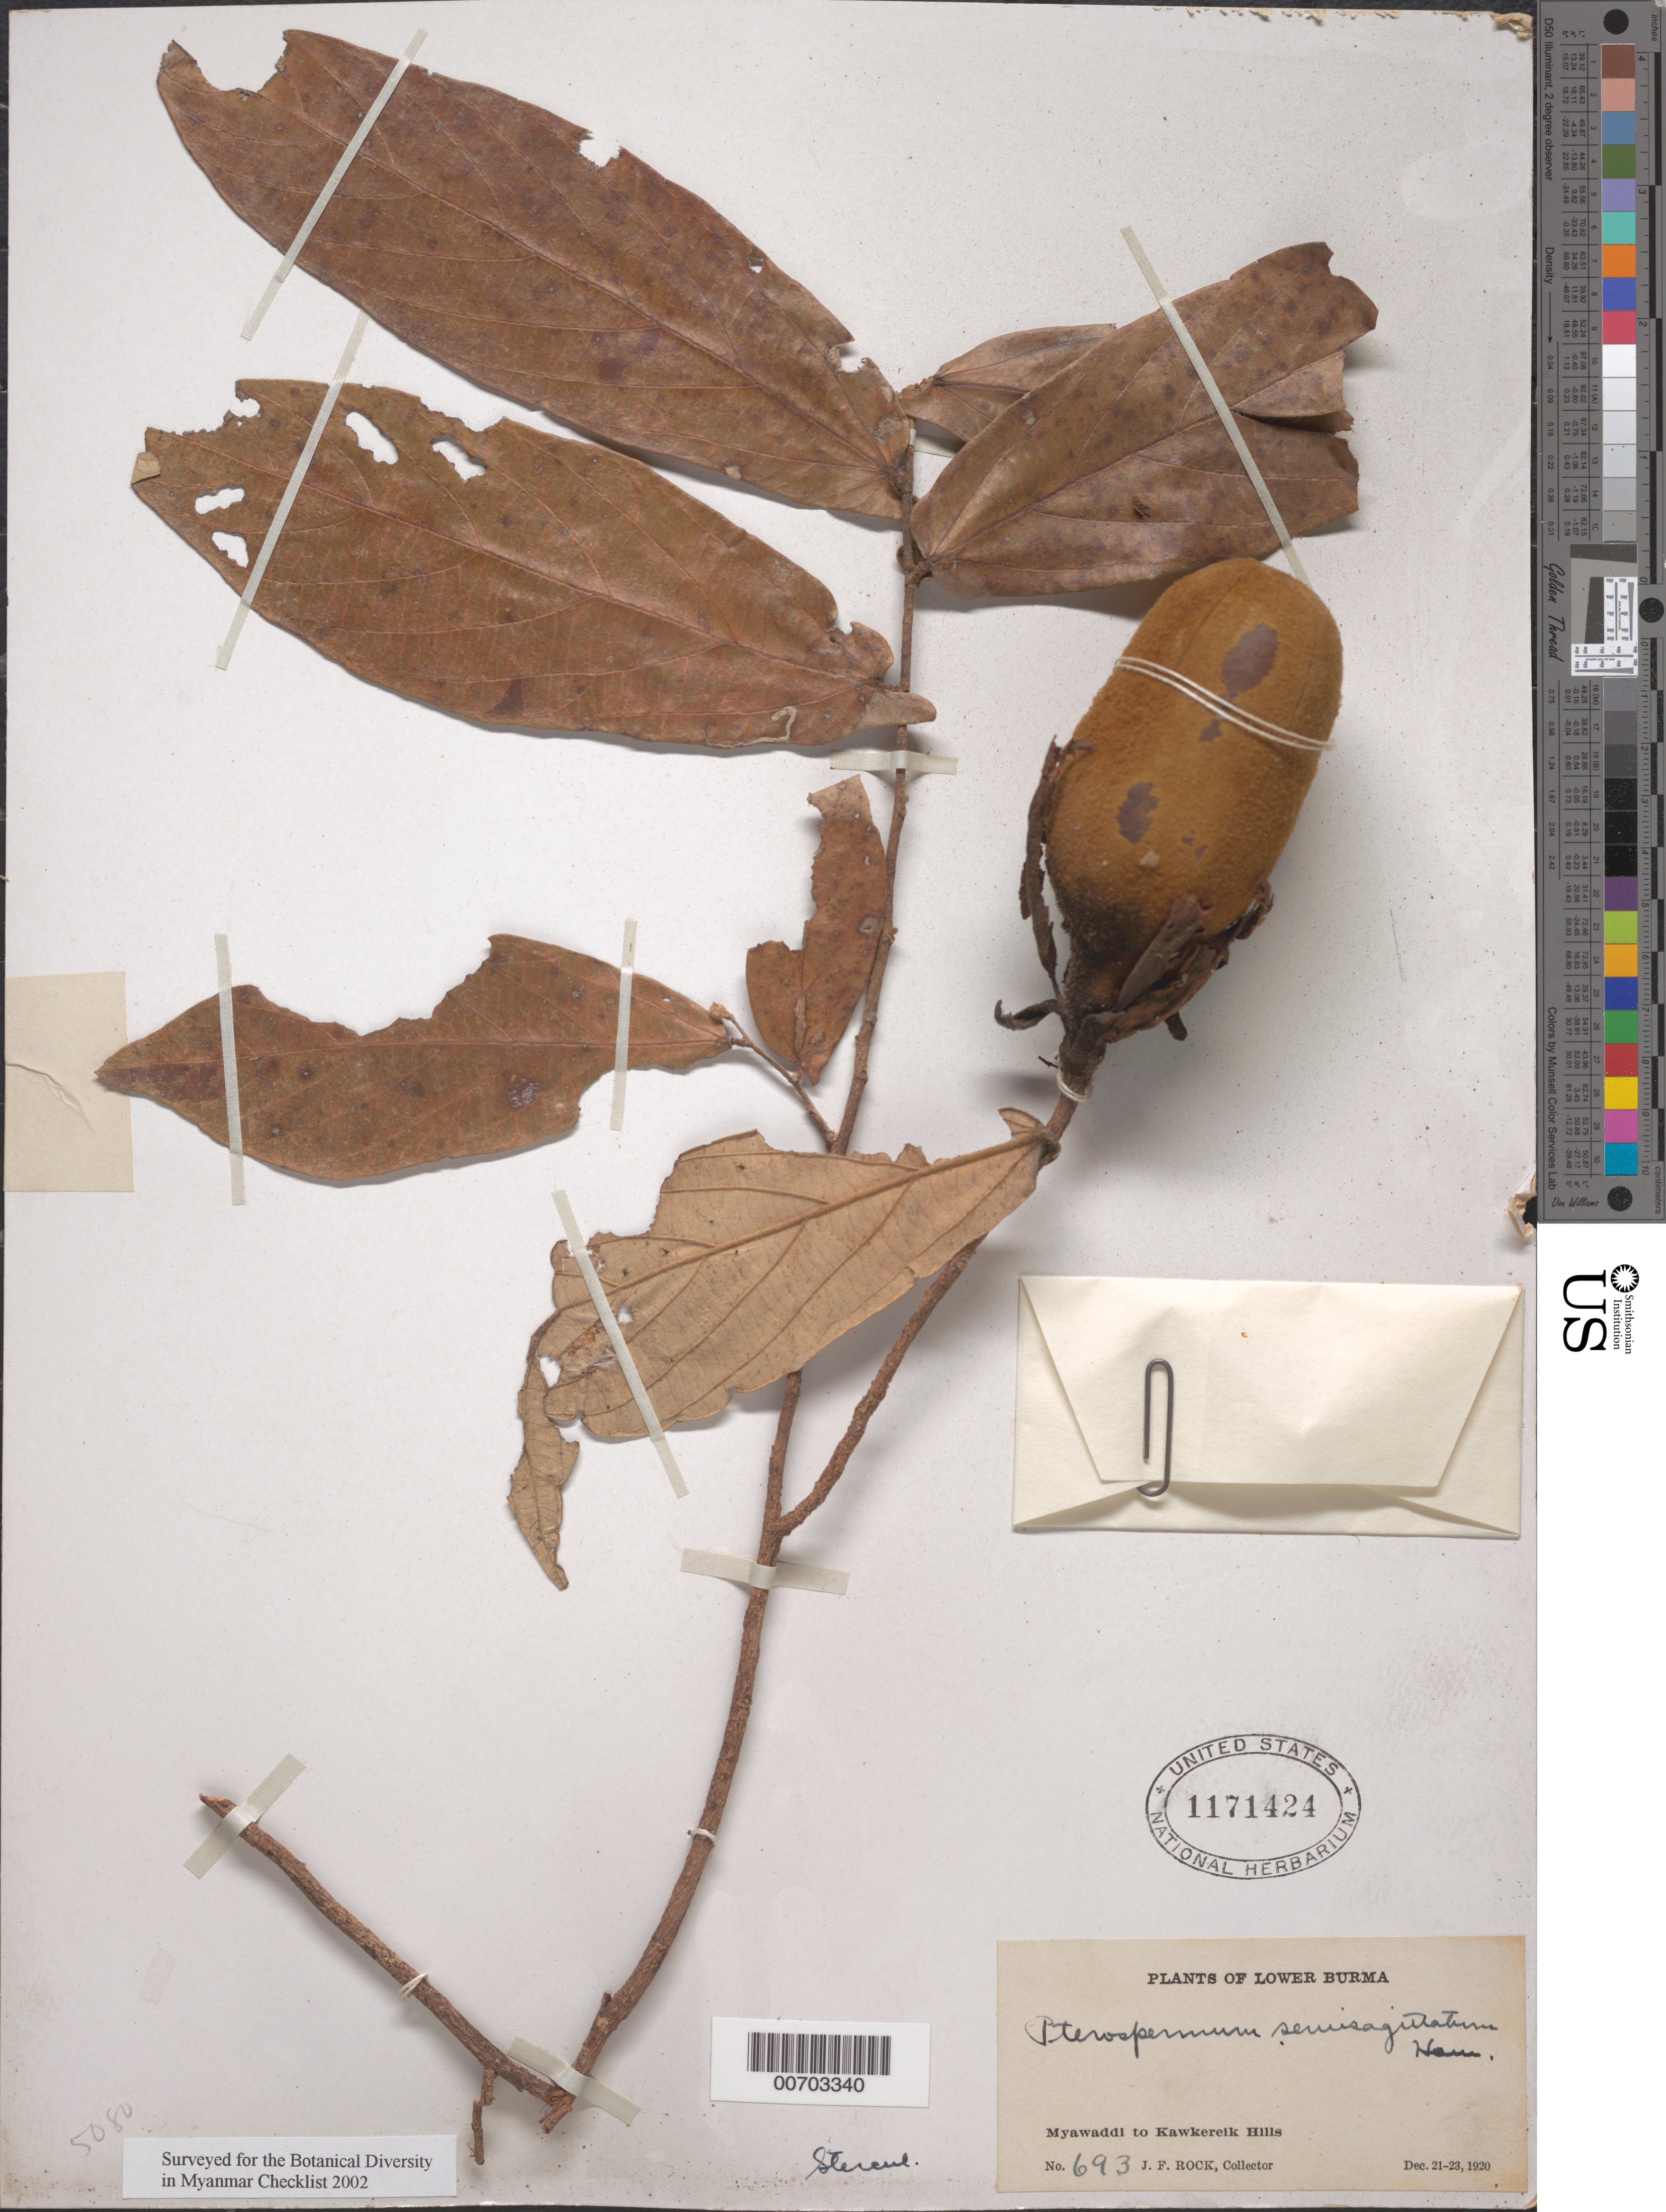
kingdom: Plantae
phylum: Tracheophyta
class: Magnoliopsida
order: Malvales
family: Malvaceae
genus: Pterospermum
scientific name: Pterospermum semisagittatum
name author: Buch.-Ham. & Roxb.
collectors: J. F. Rock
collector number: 693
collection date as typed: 21 Dec 1920 to 23 Dec 1920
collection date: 1920-12-21/1920-12-23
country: Myanmar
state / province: Kawthule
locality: Myawaddi to Kawkereik Hills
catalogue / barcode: US 1171424